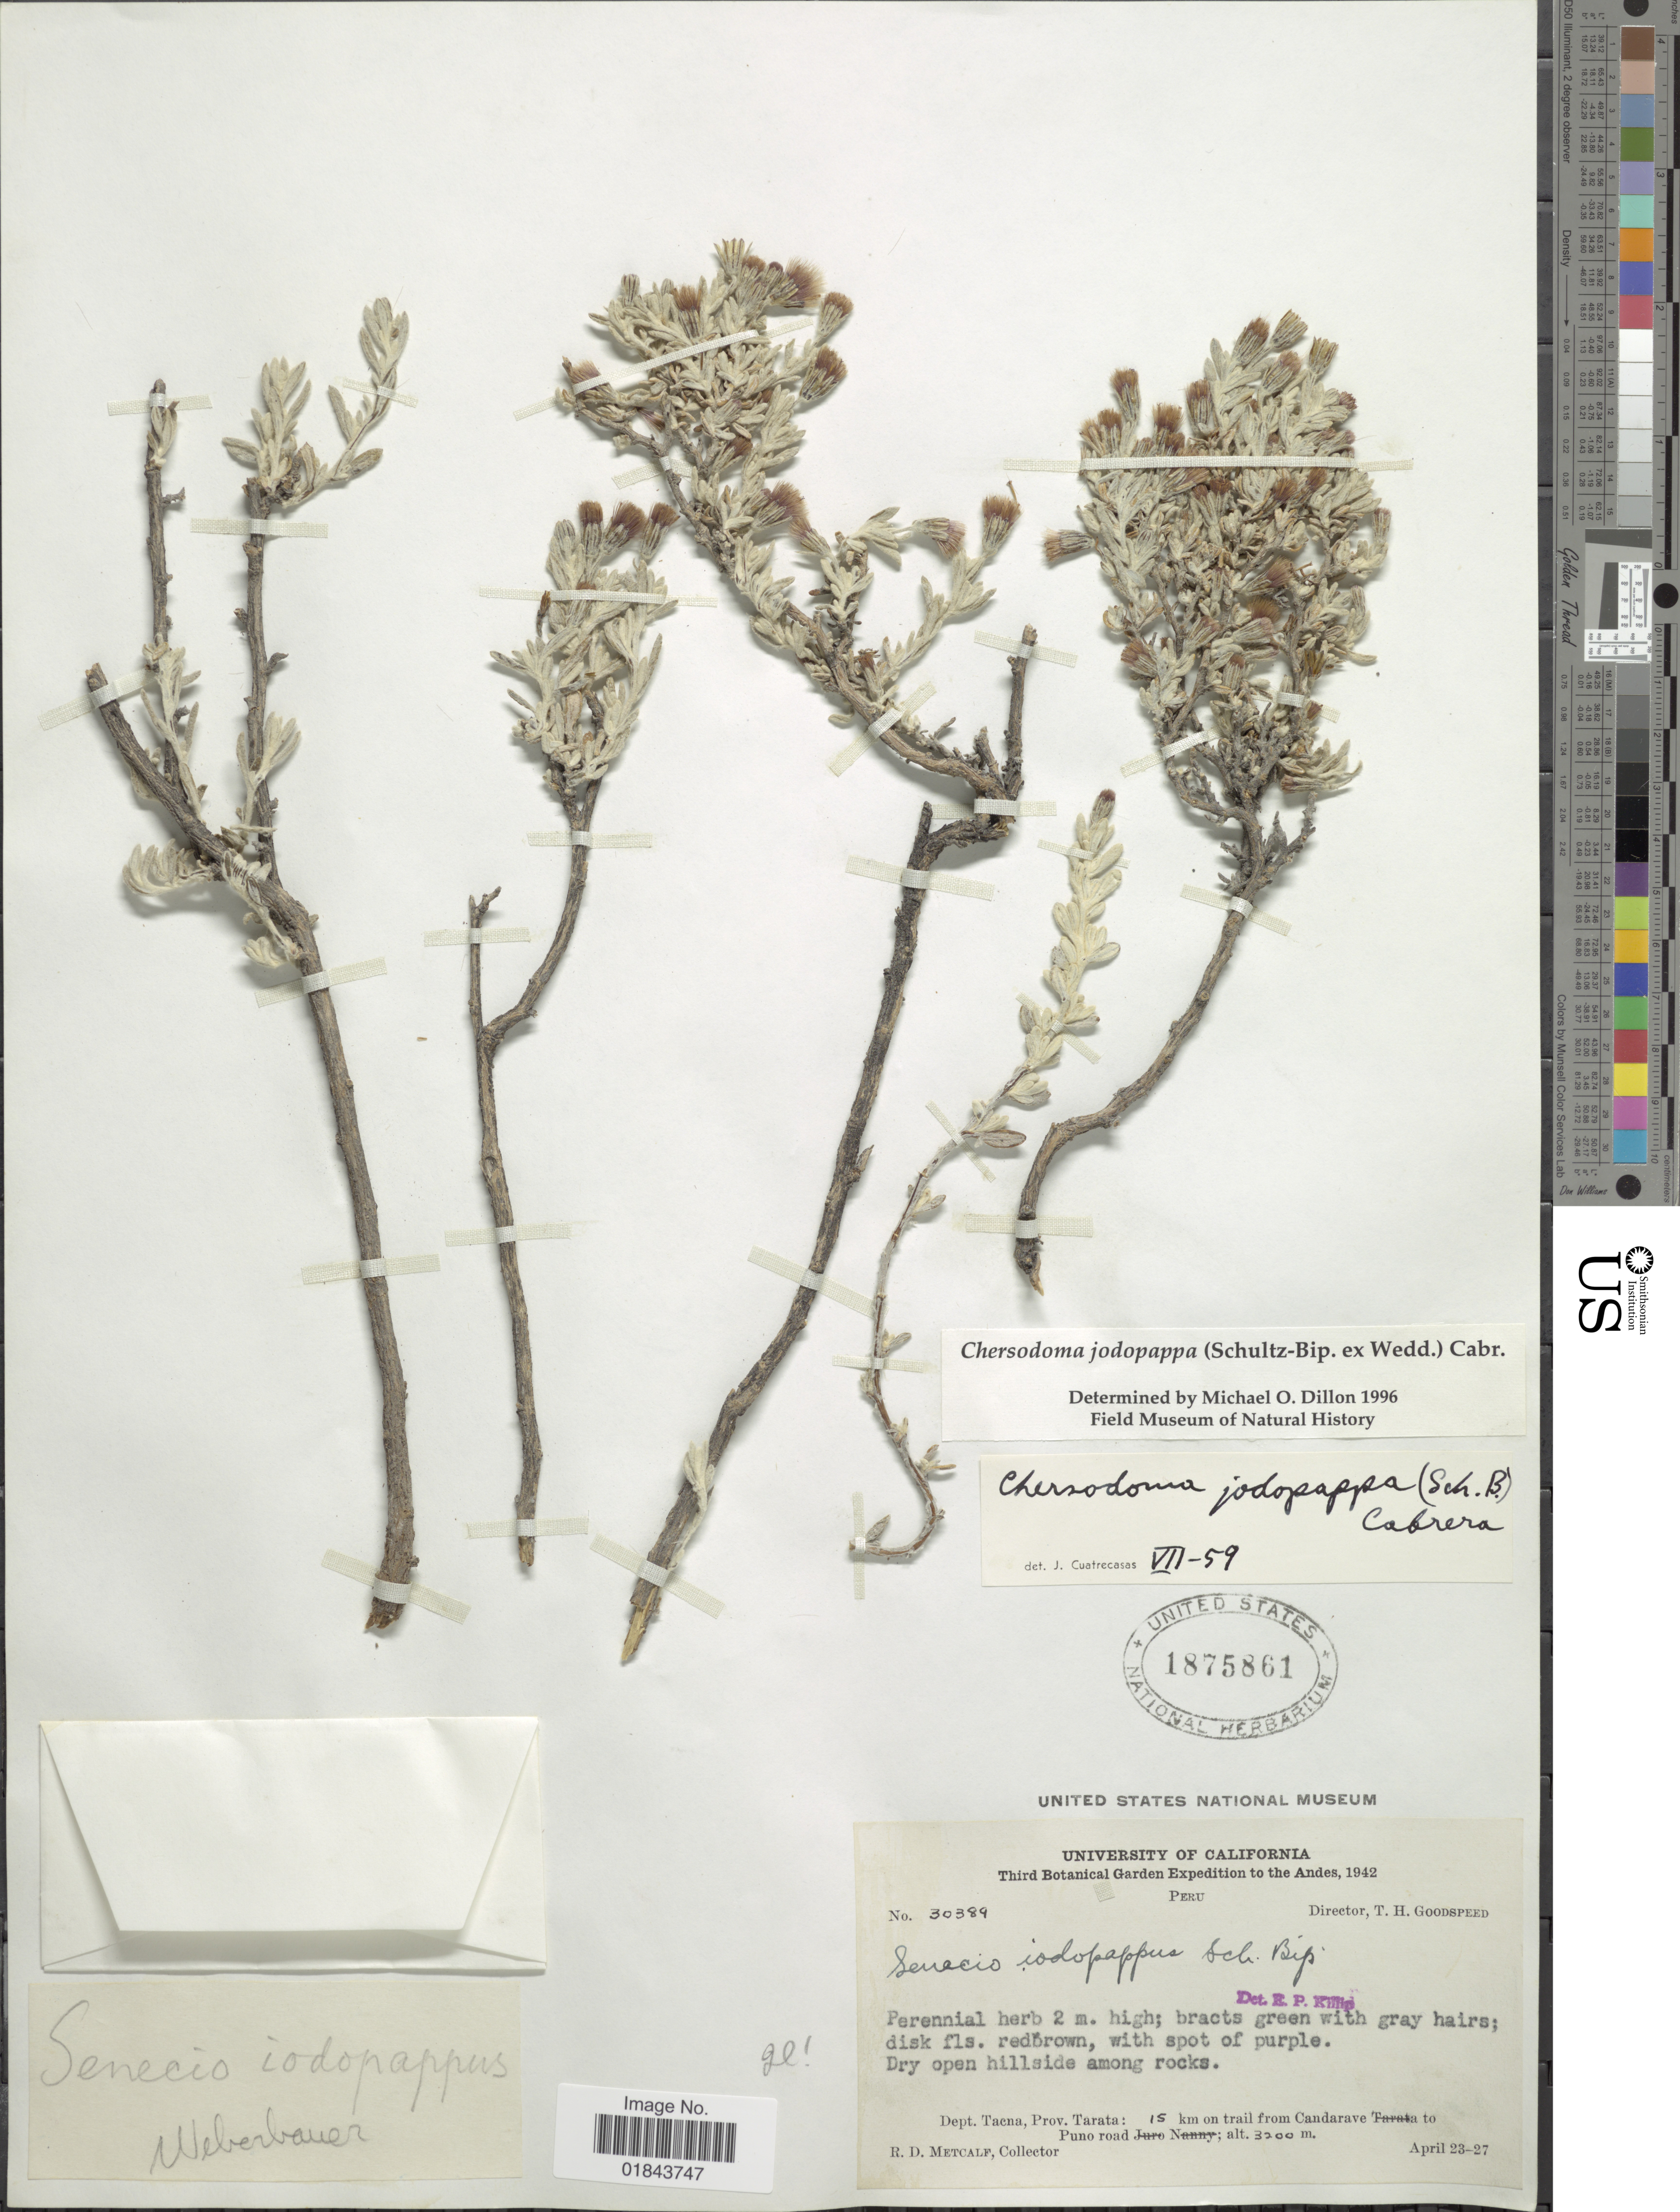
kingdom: Plantae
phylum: Tracheophyta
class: Magnoliopsida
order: Asterales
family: Asteraceae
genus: Chersodoma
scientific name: Chersodoma jodopappa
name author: (Sch. Bip.) Cabrera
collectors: R. D. Metcalf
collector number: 30389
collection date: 1942-04-23/1942-04-27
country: Peru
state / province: Tacna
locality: Dept. Tacna, Prov. Tarata: 15 km on trail from Candarave to Puno road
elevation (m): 3200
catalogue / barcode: US 1875861